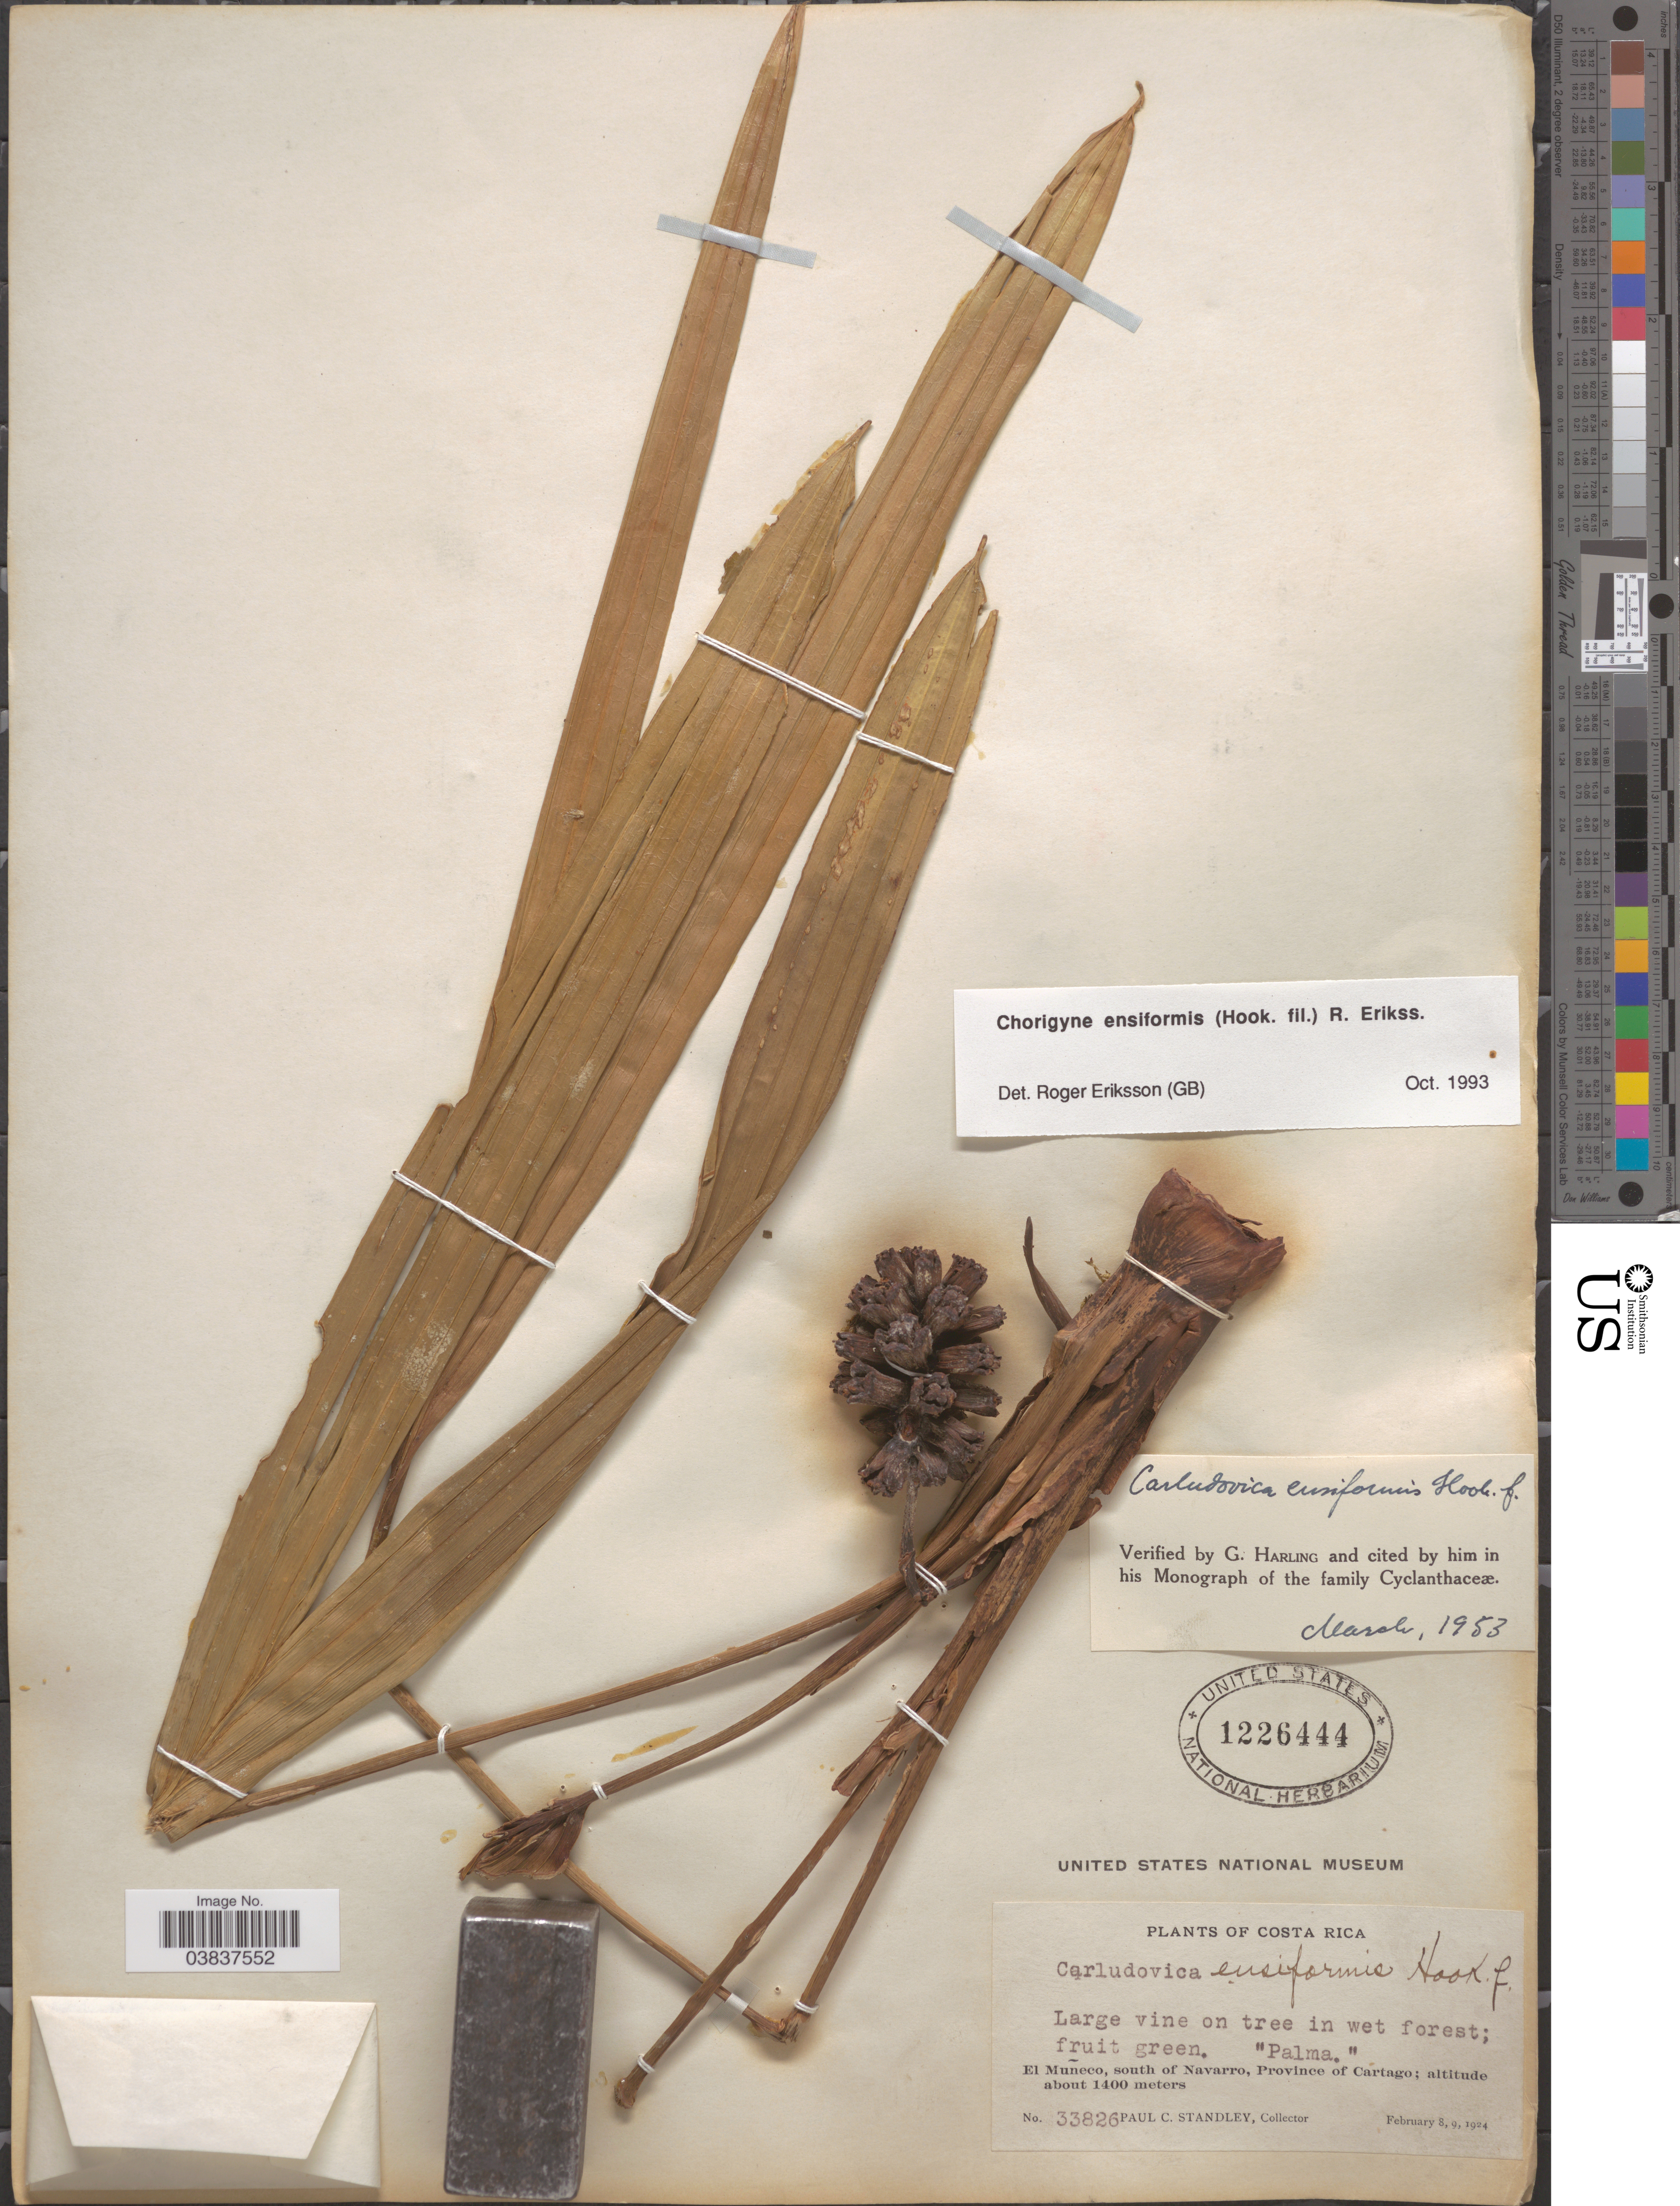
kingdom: Plantae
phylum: Tracheophyta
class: Liliopsida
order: Pandanales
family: Cyclanthaceae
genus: Chorigyne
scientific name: Chorigyne ensiformis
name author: (Hook. f.) R. Erikss.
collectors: P. C. Standley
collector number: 33826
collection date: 1924-02-08/1924-02-09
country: Costa Rica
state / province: Cartago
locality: El Muñeco, south of Navarro.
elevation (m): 1400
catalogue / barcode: US 1226444